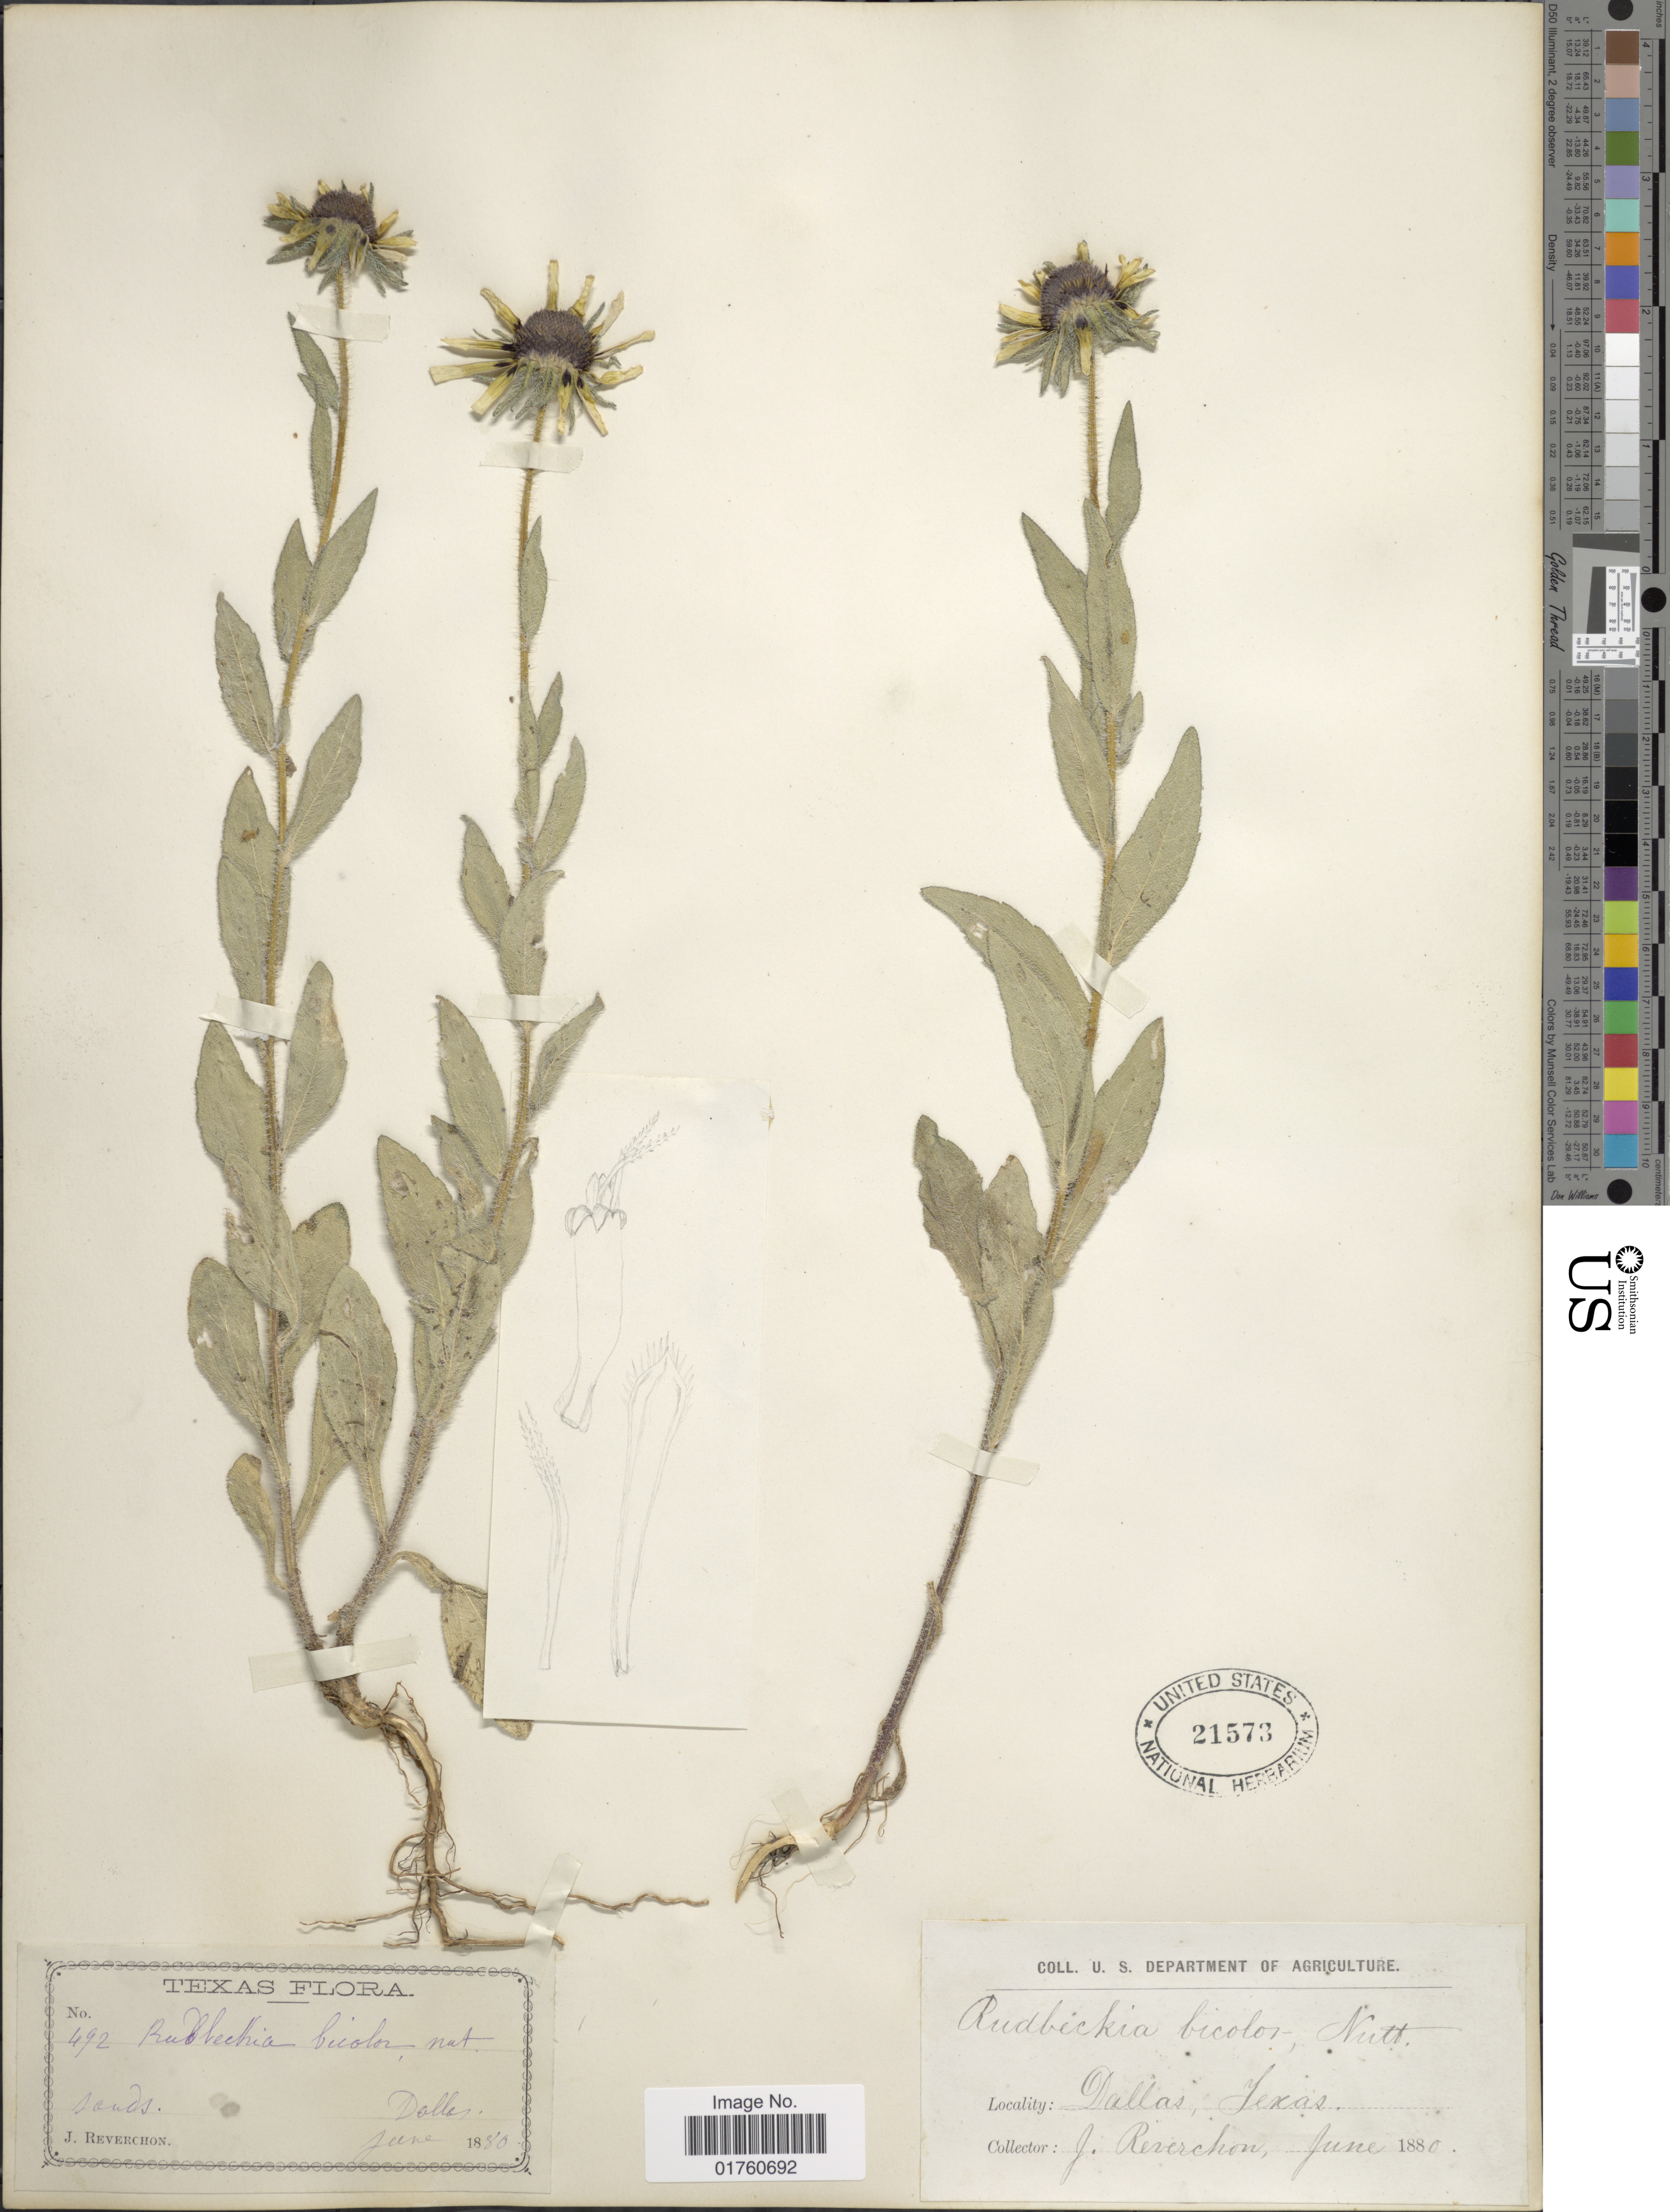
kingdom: Plantae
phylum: Tracheophyta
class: Magnoliopsida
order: Asterales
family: Asteraceae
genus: Rudbeckia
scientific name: Rudbeckia bicolor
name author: Nutt.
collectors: J. Reverchon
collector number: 492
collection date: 1880-06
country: United States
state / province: Texas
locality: Dallas, sands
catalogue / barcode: US 21573